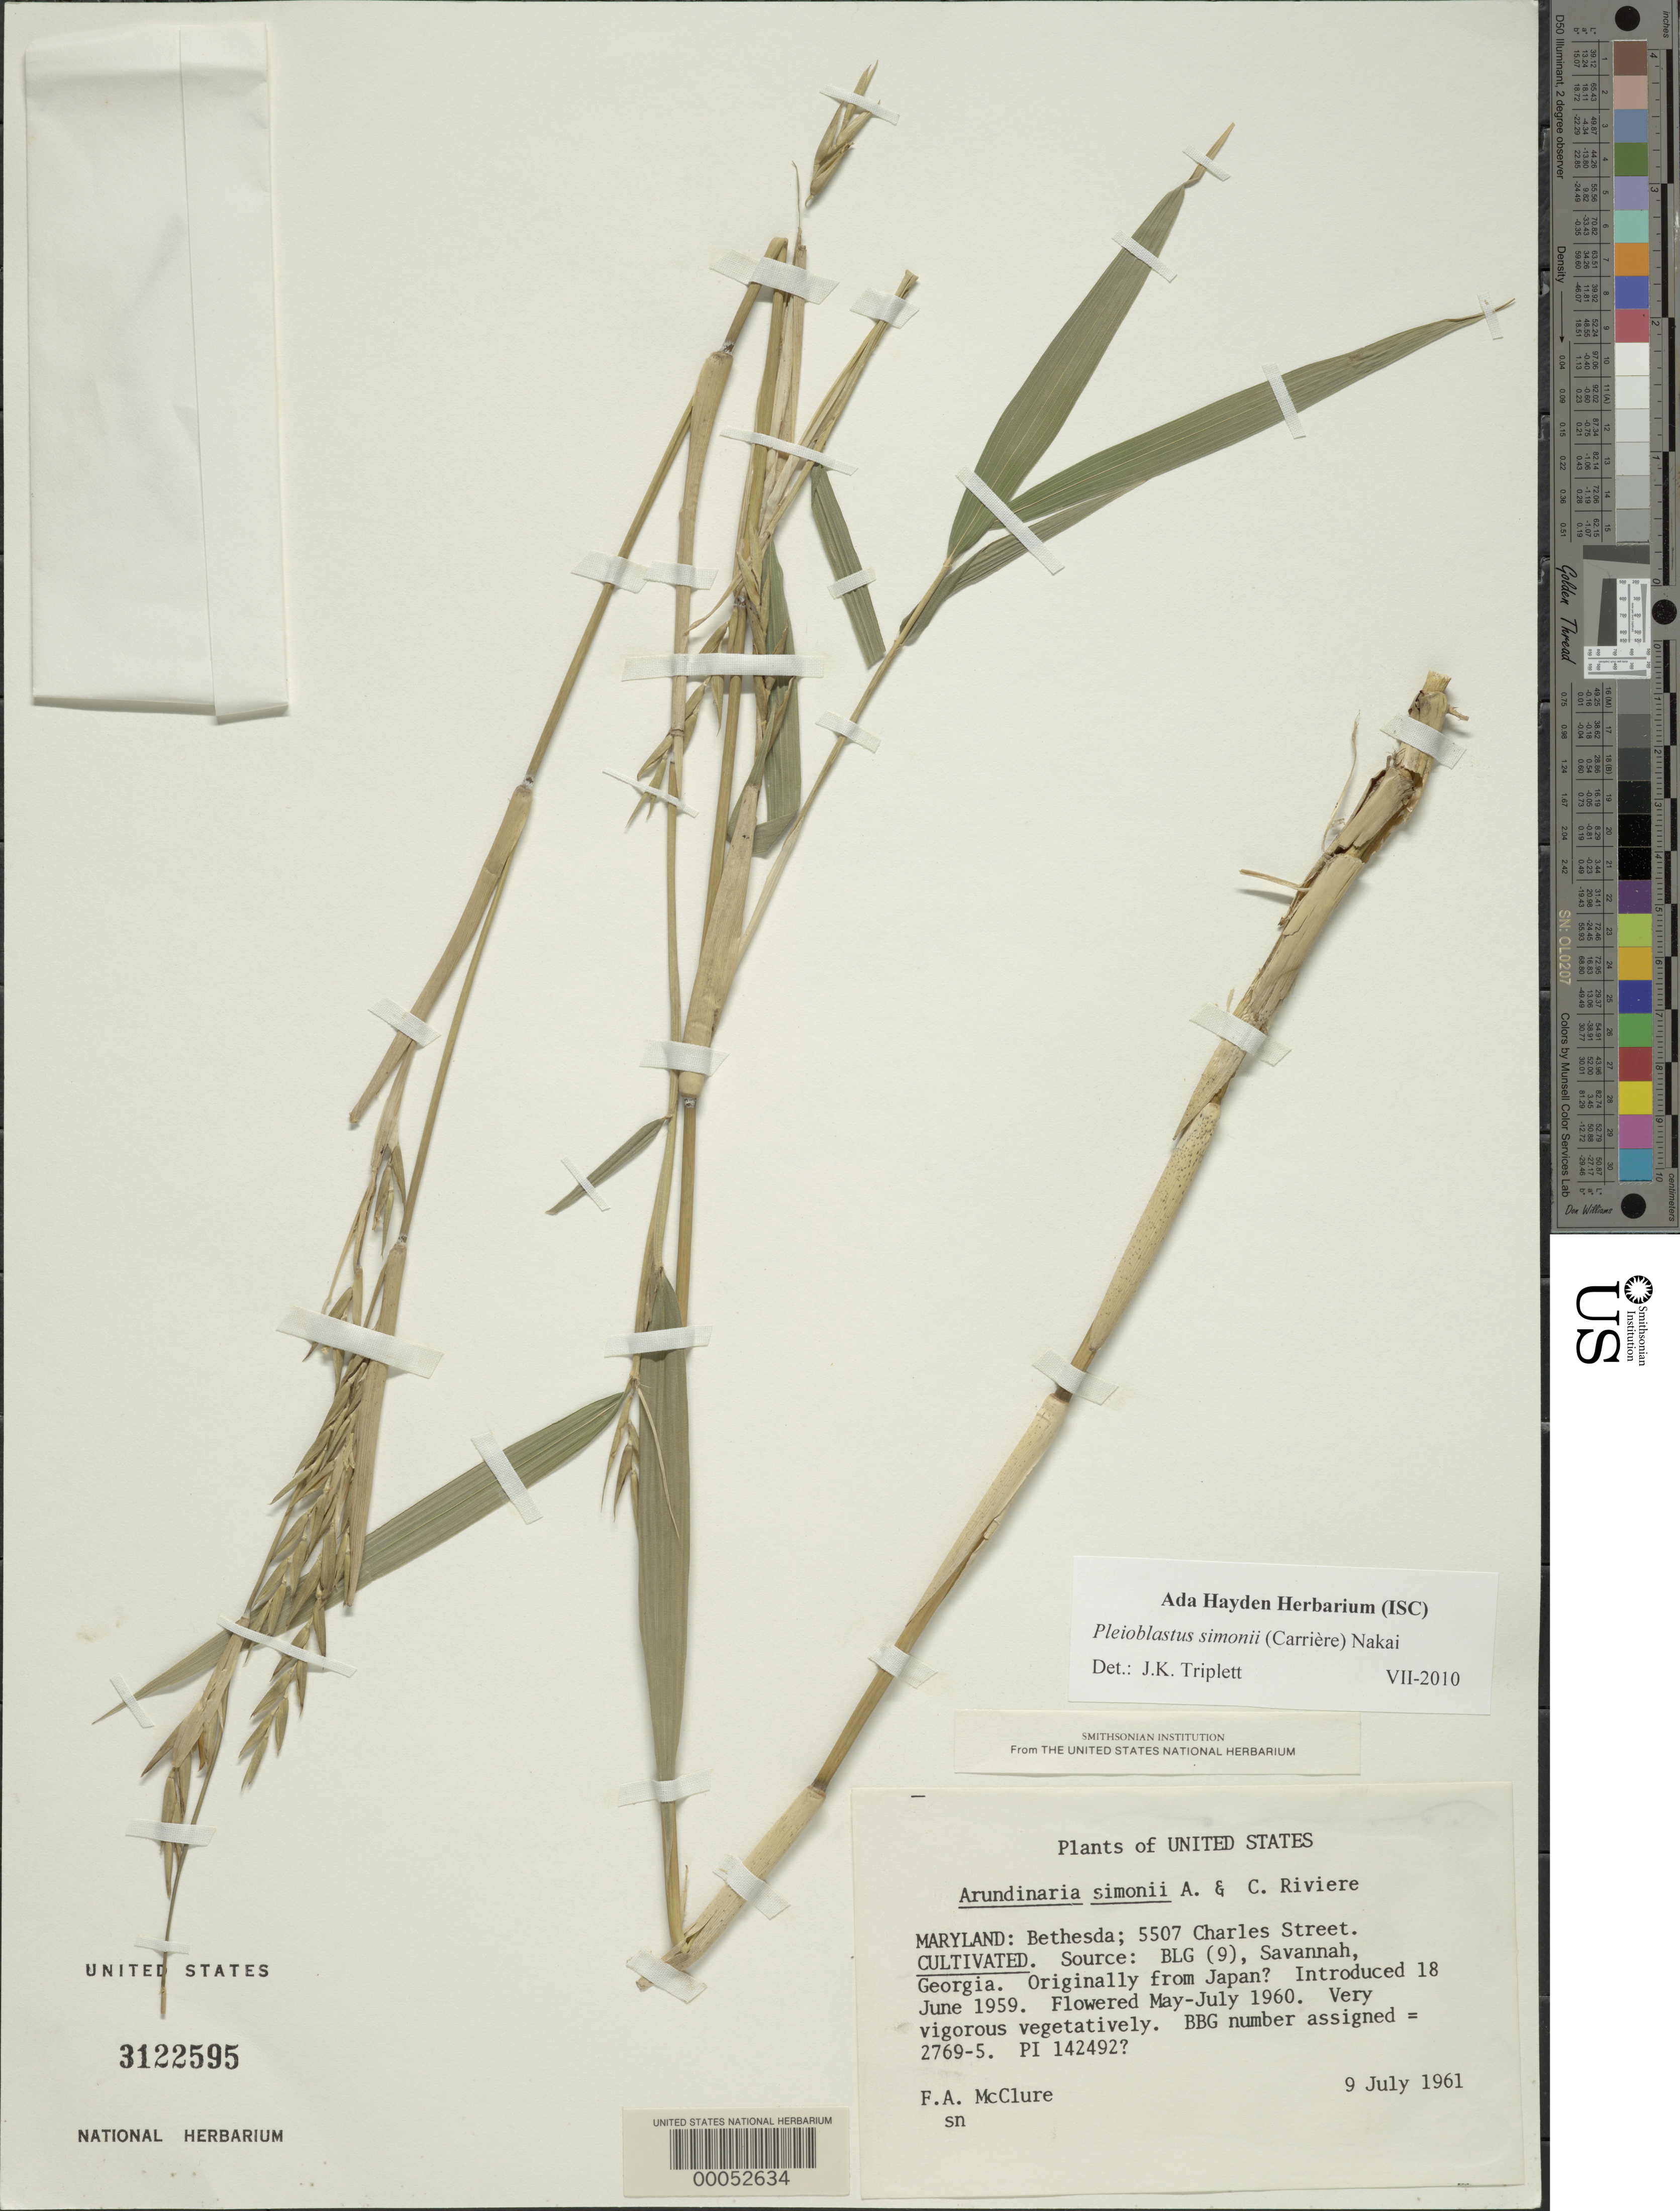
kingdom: Plantae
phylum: Tracheophyta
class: Liliopsida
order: Poales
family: Poaceae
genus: Pleioblastus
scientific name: Pleioblastus simonii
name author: (Carrière) Nakai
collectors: F. A. McClure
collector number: BBG 2769-5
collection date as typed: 09 Jul 1961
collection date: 1961-07-09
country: United States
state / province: Maryland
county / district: Montgomery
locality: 5507 Charles Street, Bethesda (McClure's garden)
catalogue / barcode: US 3122595